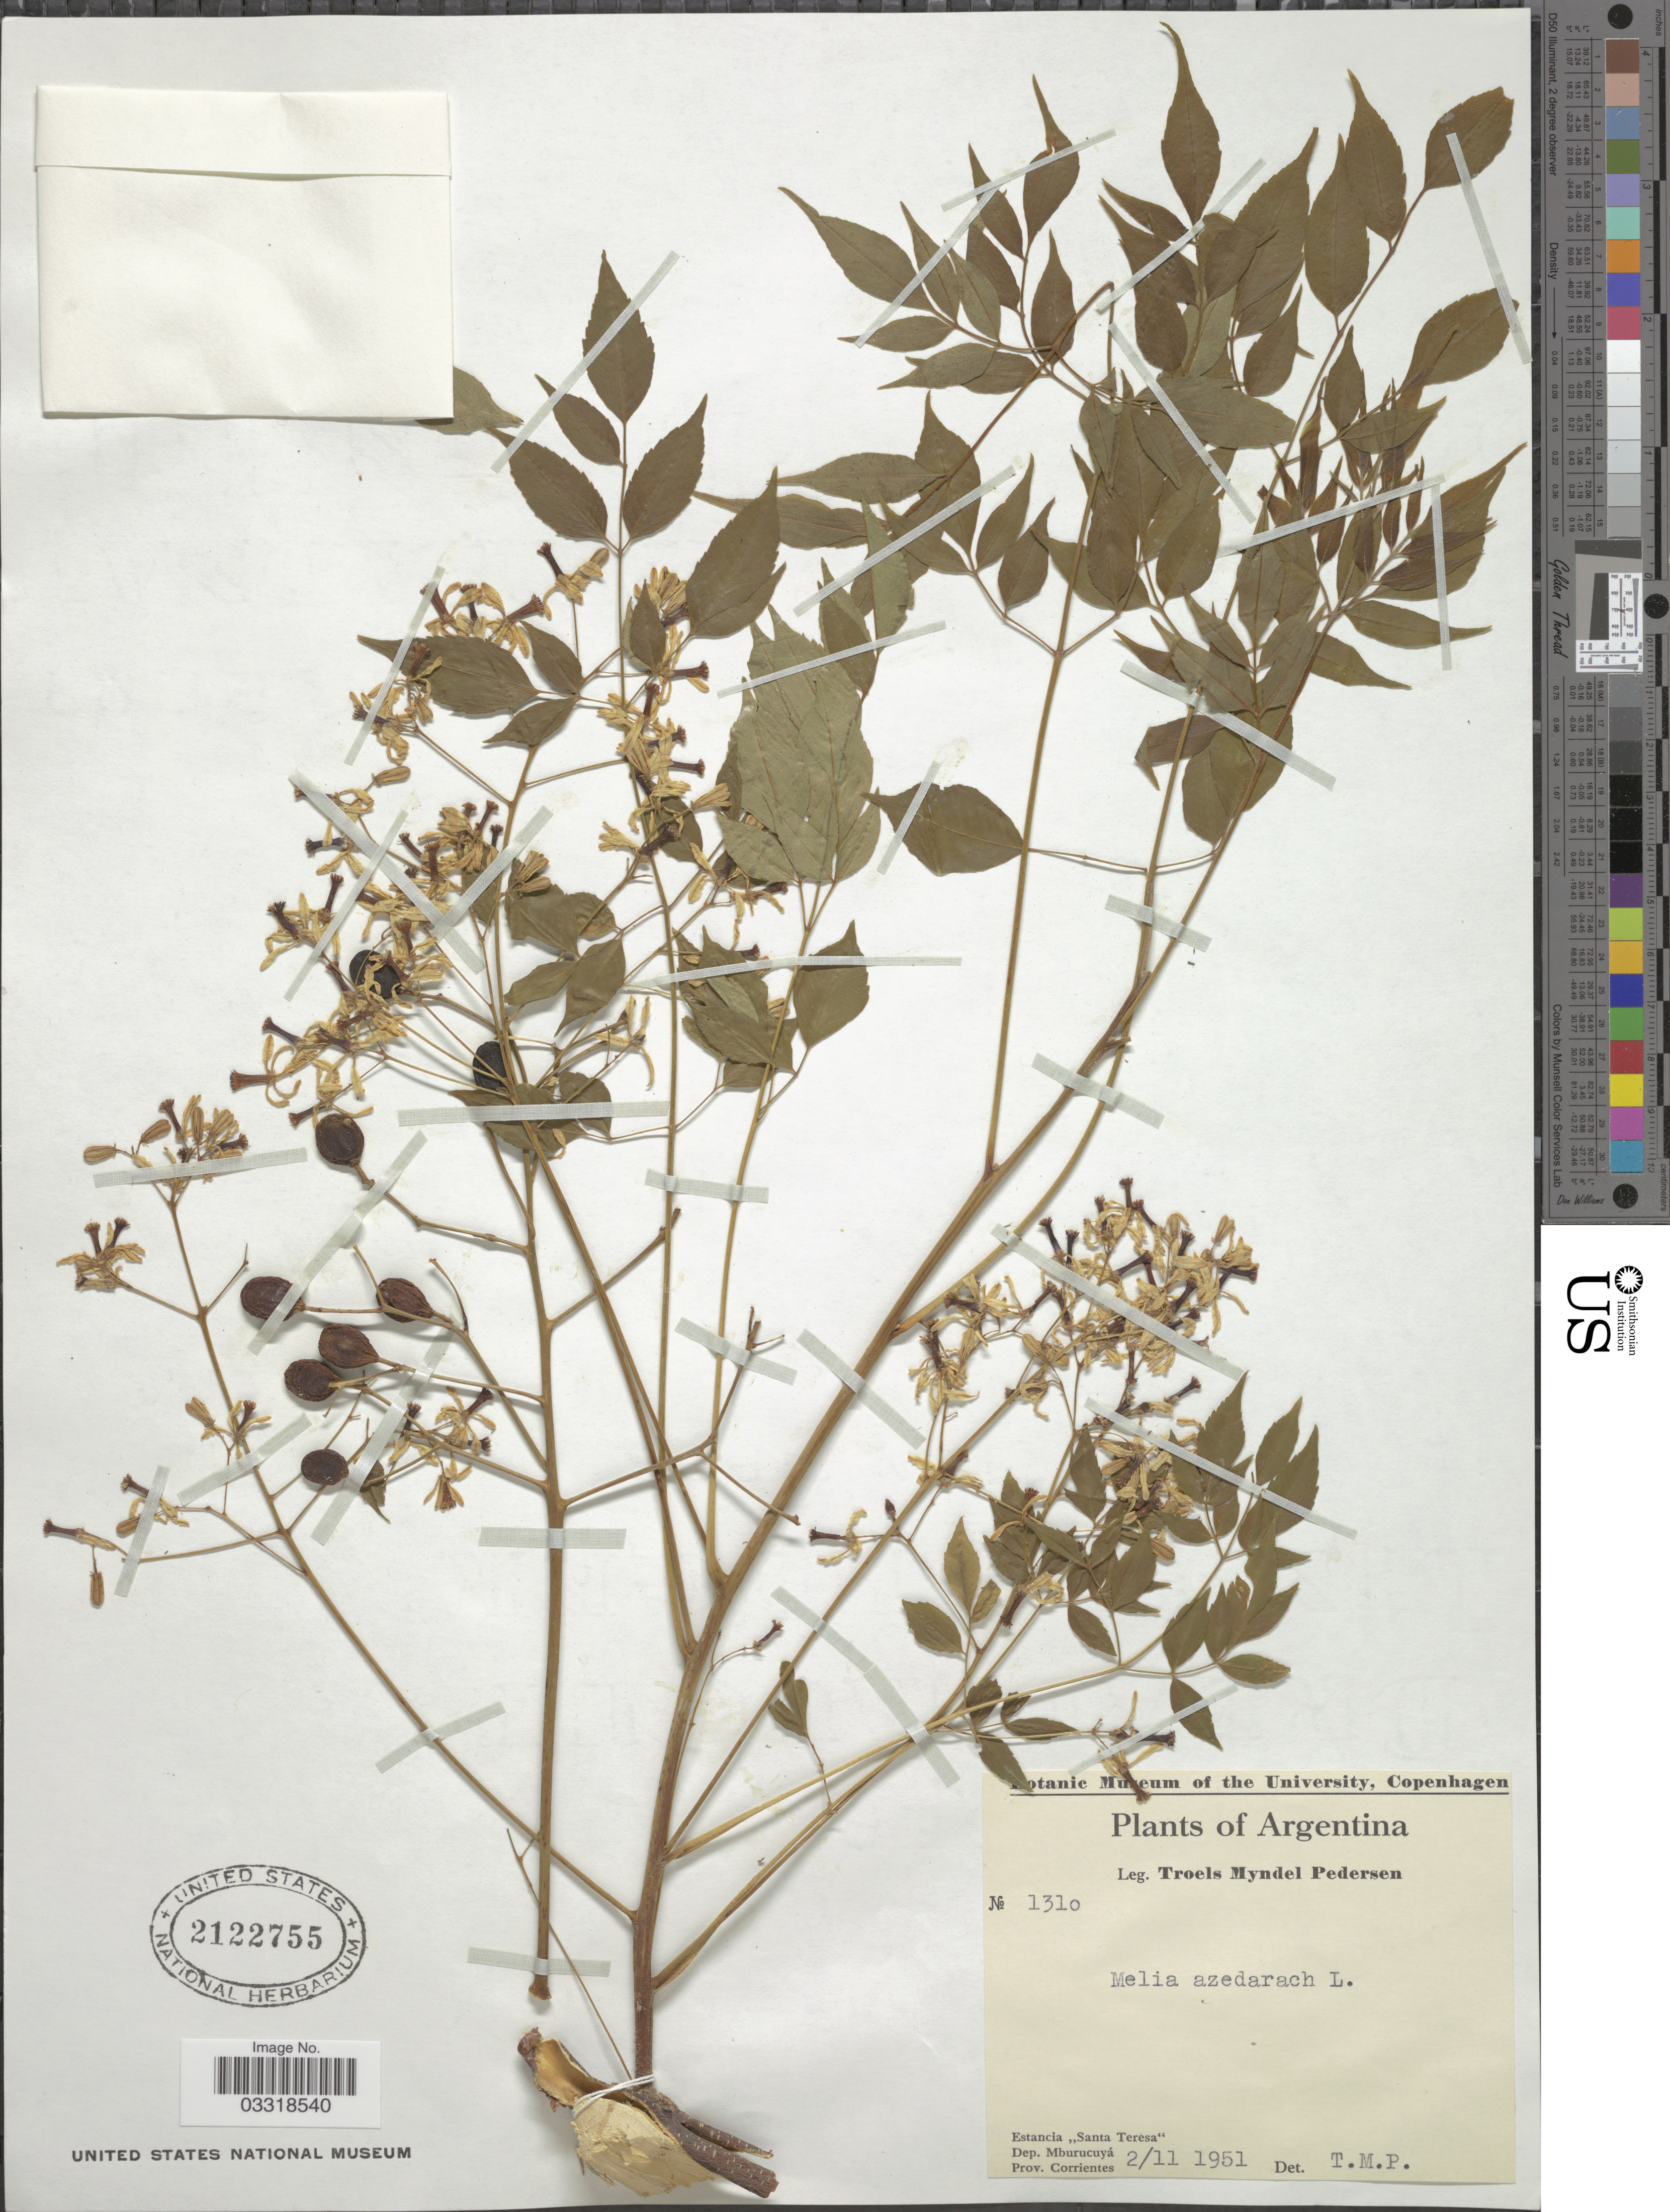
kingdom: Plantae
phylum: Tracheophyta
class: Magnoliopsida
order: Sapindales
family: Meliaceae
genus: Melia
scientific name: Melia azedarach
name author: L.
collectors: T. Pederson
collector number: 1310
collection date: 1951-11-02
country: Argentina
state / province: Corrientes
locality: Estancia "Santa Teresa". Dep. Mburucuyá.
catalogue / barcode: US 2122755